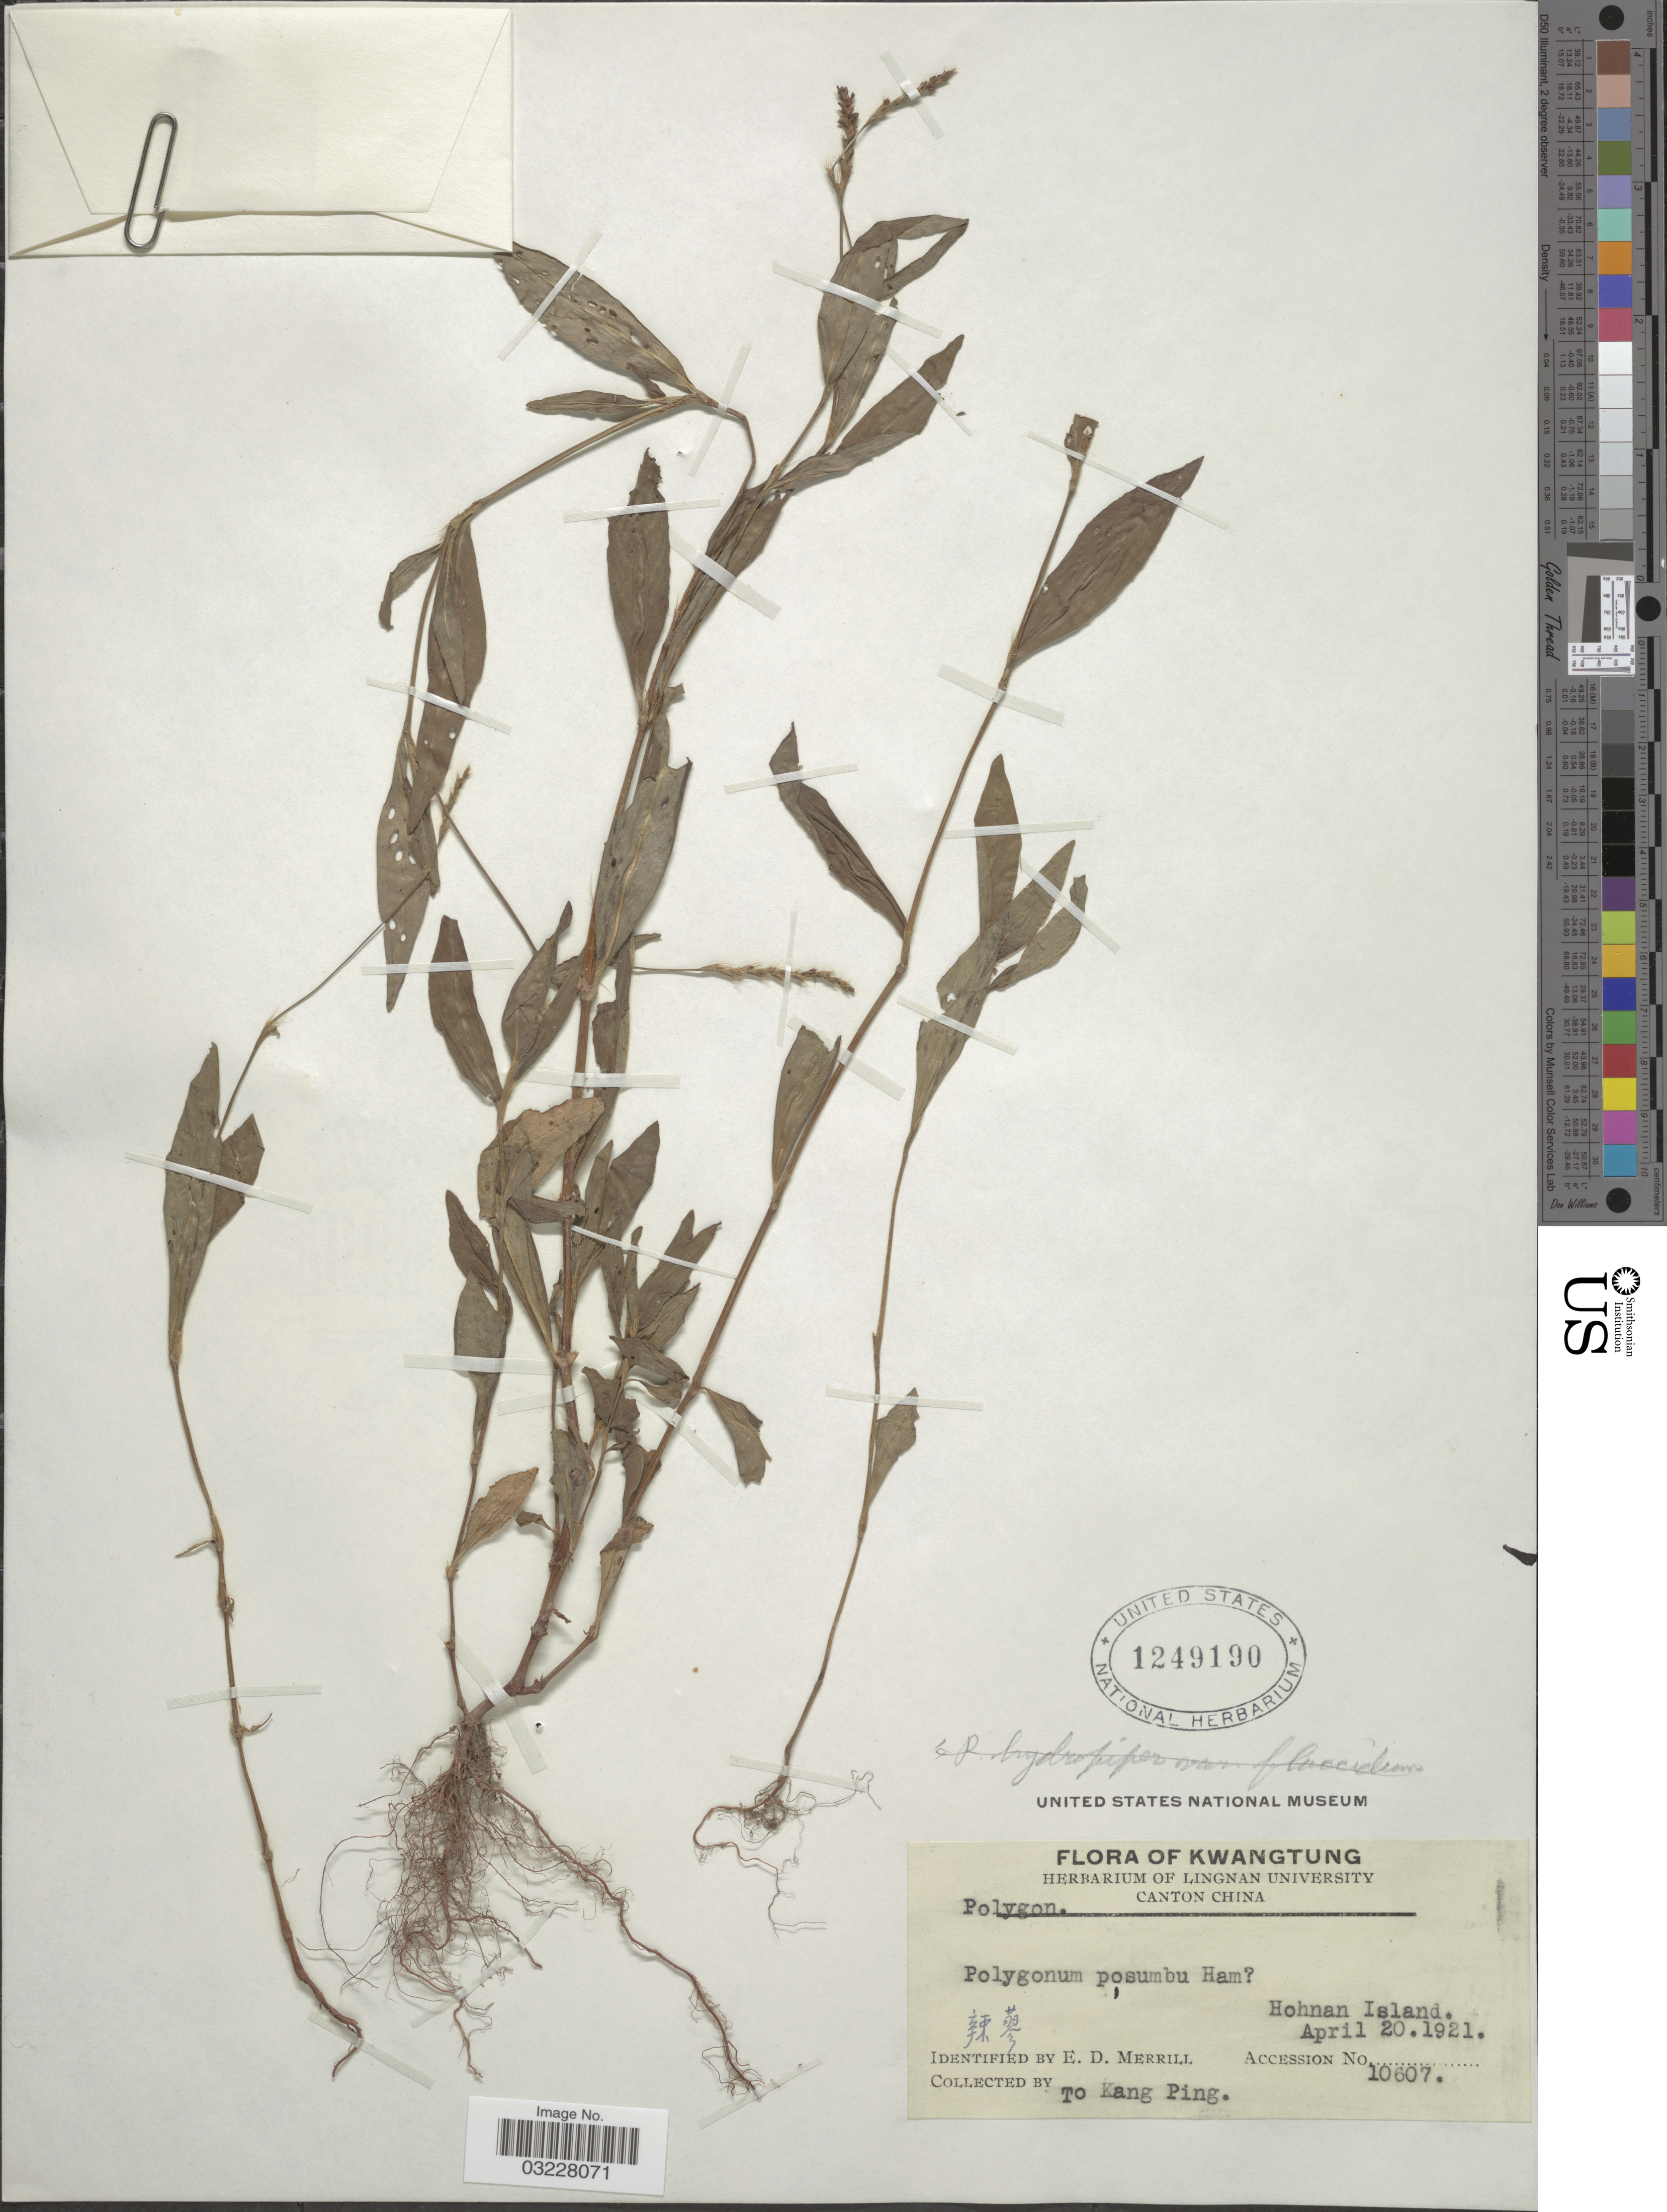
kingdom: Plantae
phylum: Tracheophyta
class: Magnoliopsida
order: Caryophyllales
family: Polygonaceae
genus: Polygonum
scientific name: Polygonum caespitosum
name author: Blume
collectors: T. Ping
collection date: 1921-04-20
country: China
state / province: Guangdong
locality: Kwangtung. Hohnan Island.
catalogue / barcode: US 1249190